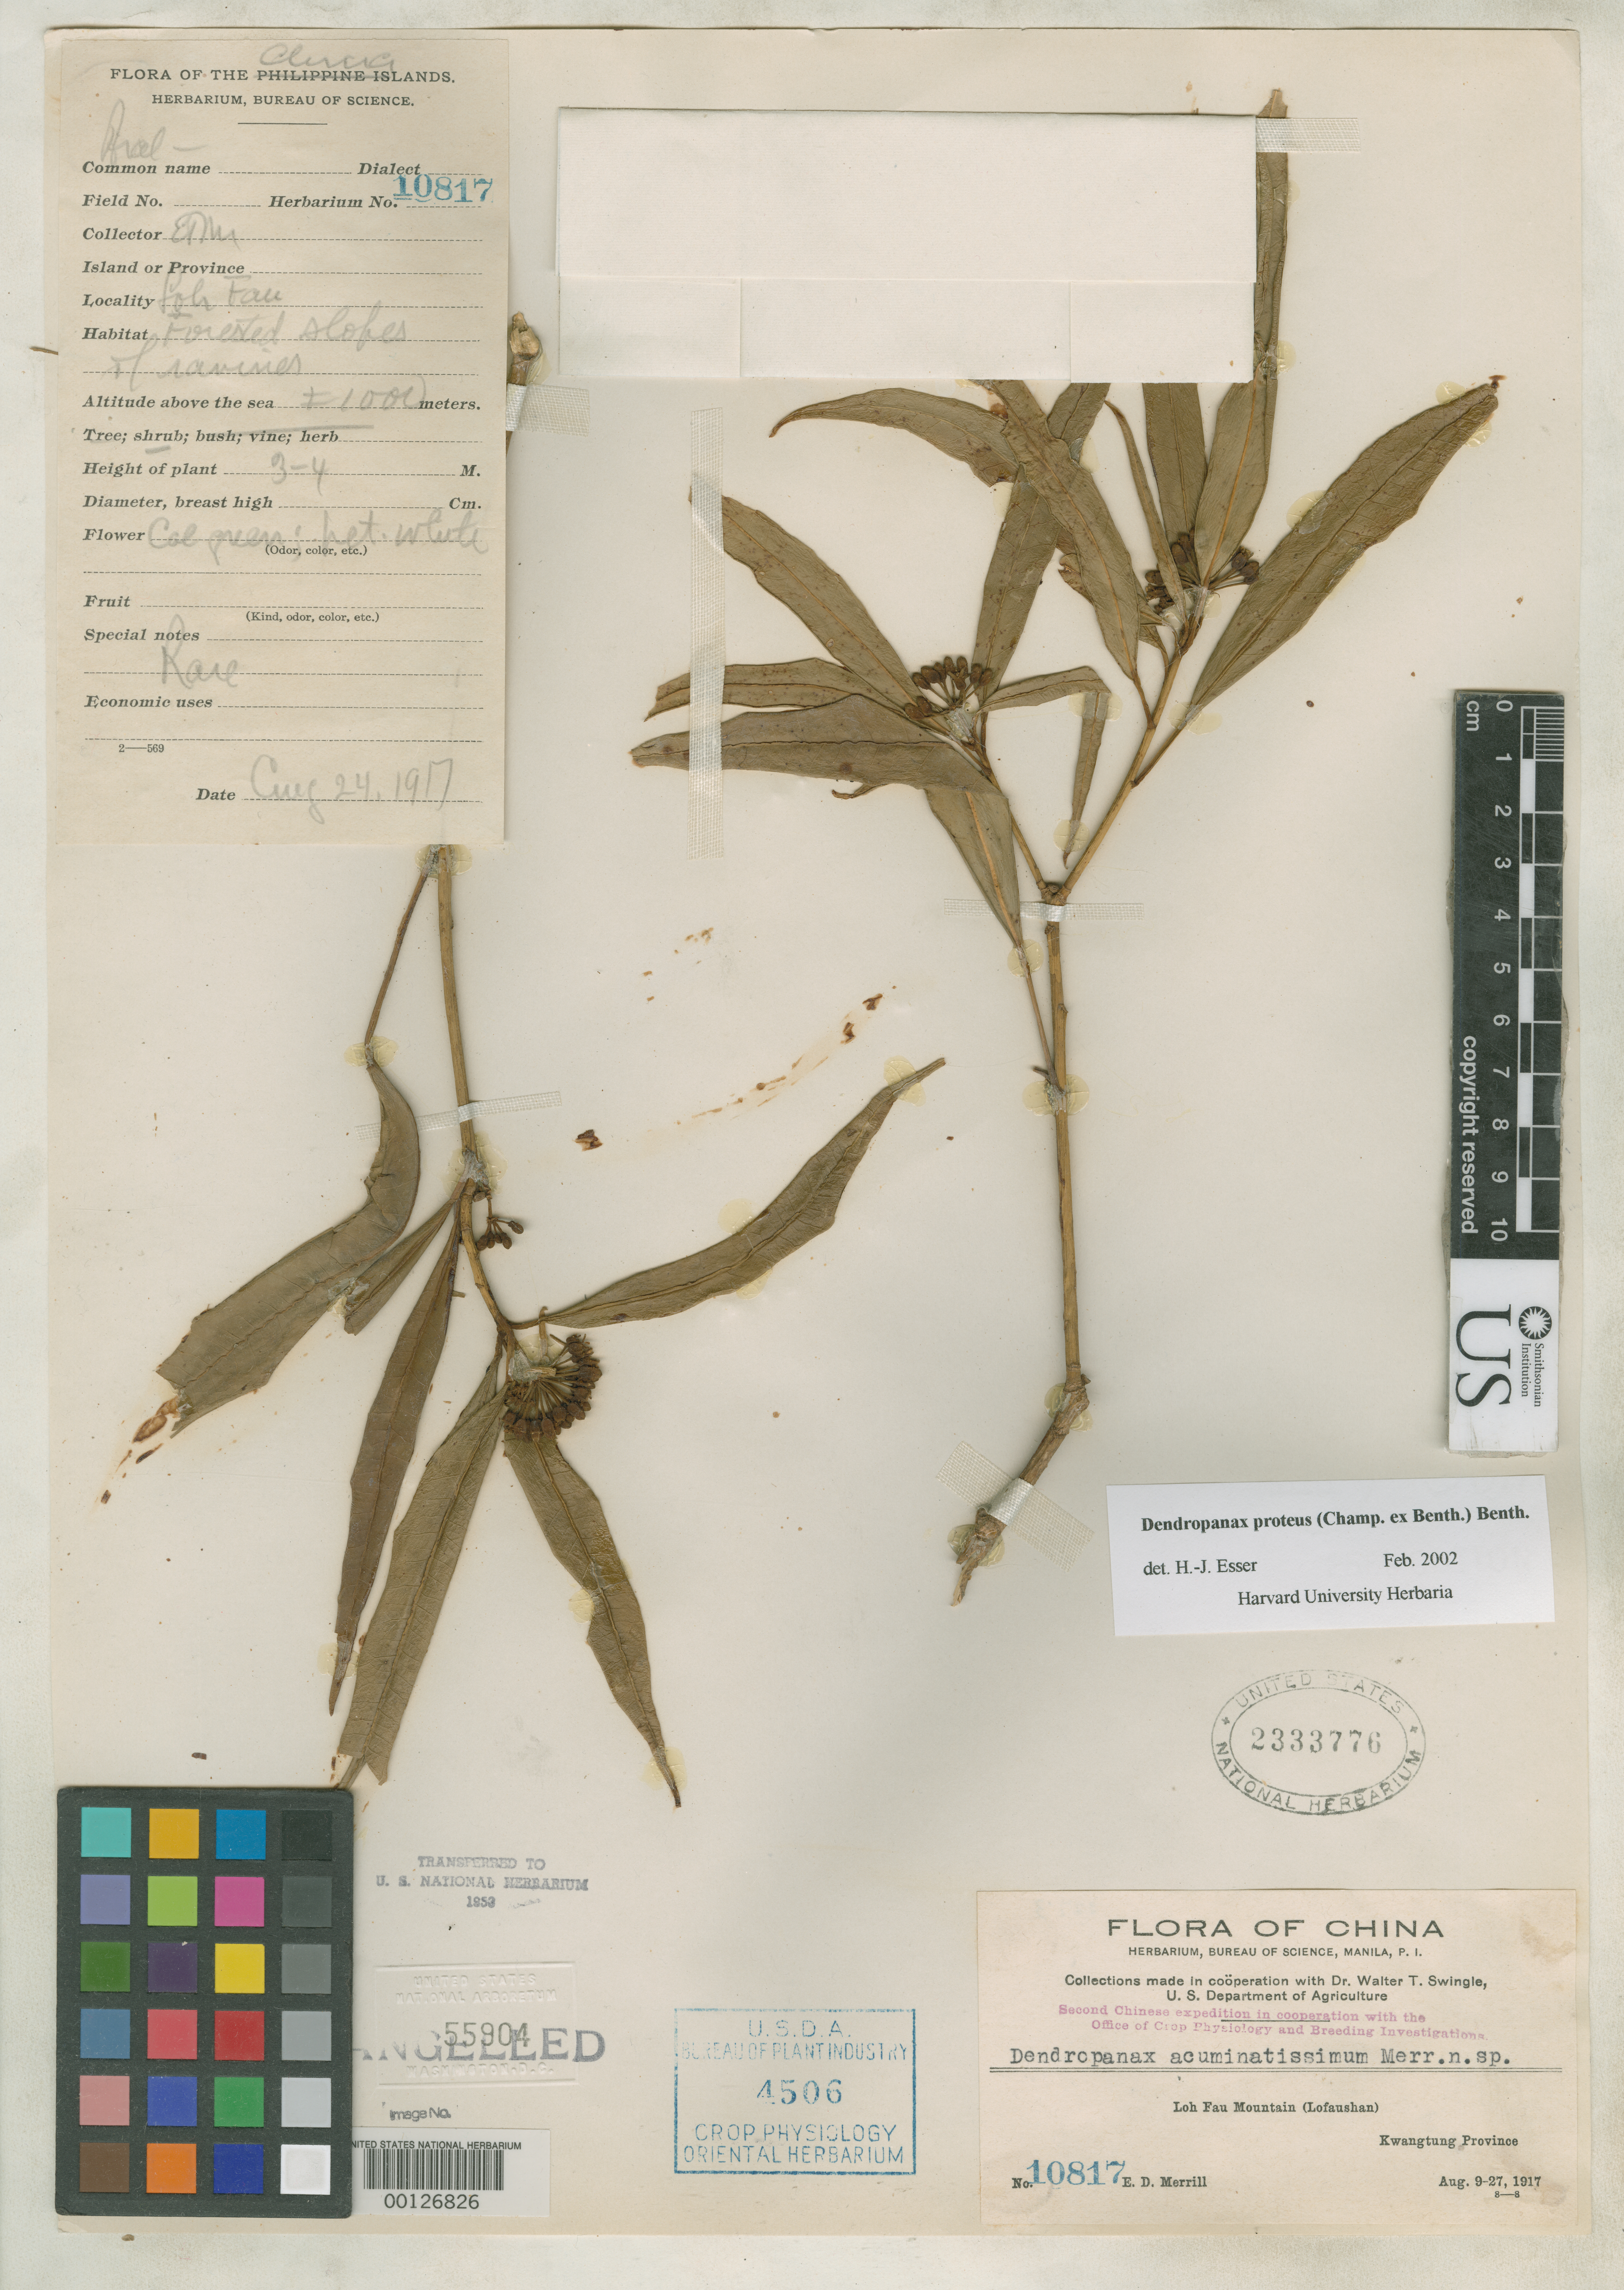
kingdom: Plantae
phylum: Tracheophyta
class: Magnoliopsida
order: Apiales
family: Araliaceae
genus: Dendropanax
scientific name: Dendropanax acuminatissimum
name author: Merr.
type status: Isotype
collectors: E. D. Merrill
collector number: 10817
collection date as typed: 24 Aug 1917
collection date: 1917-08-24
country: China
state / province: Guangdong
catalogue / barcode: US 2333776